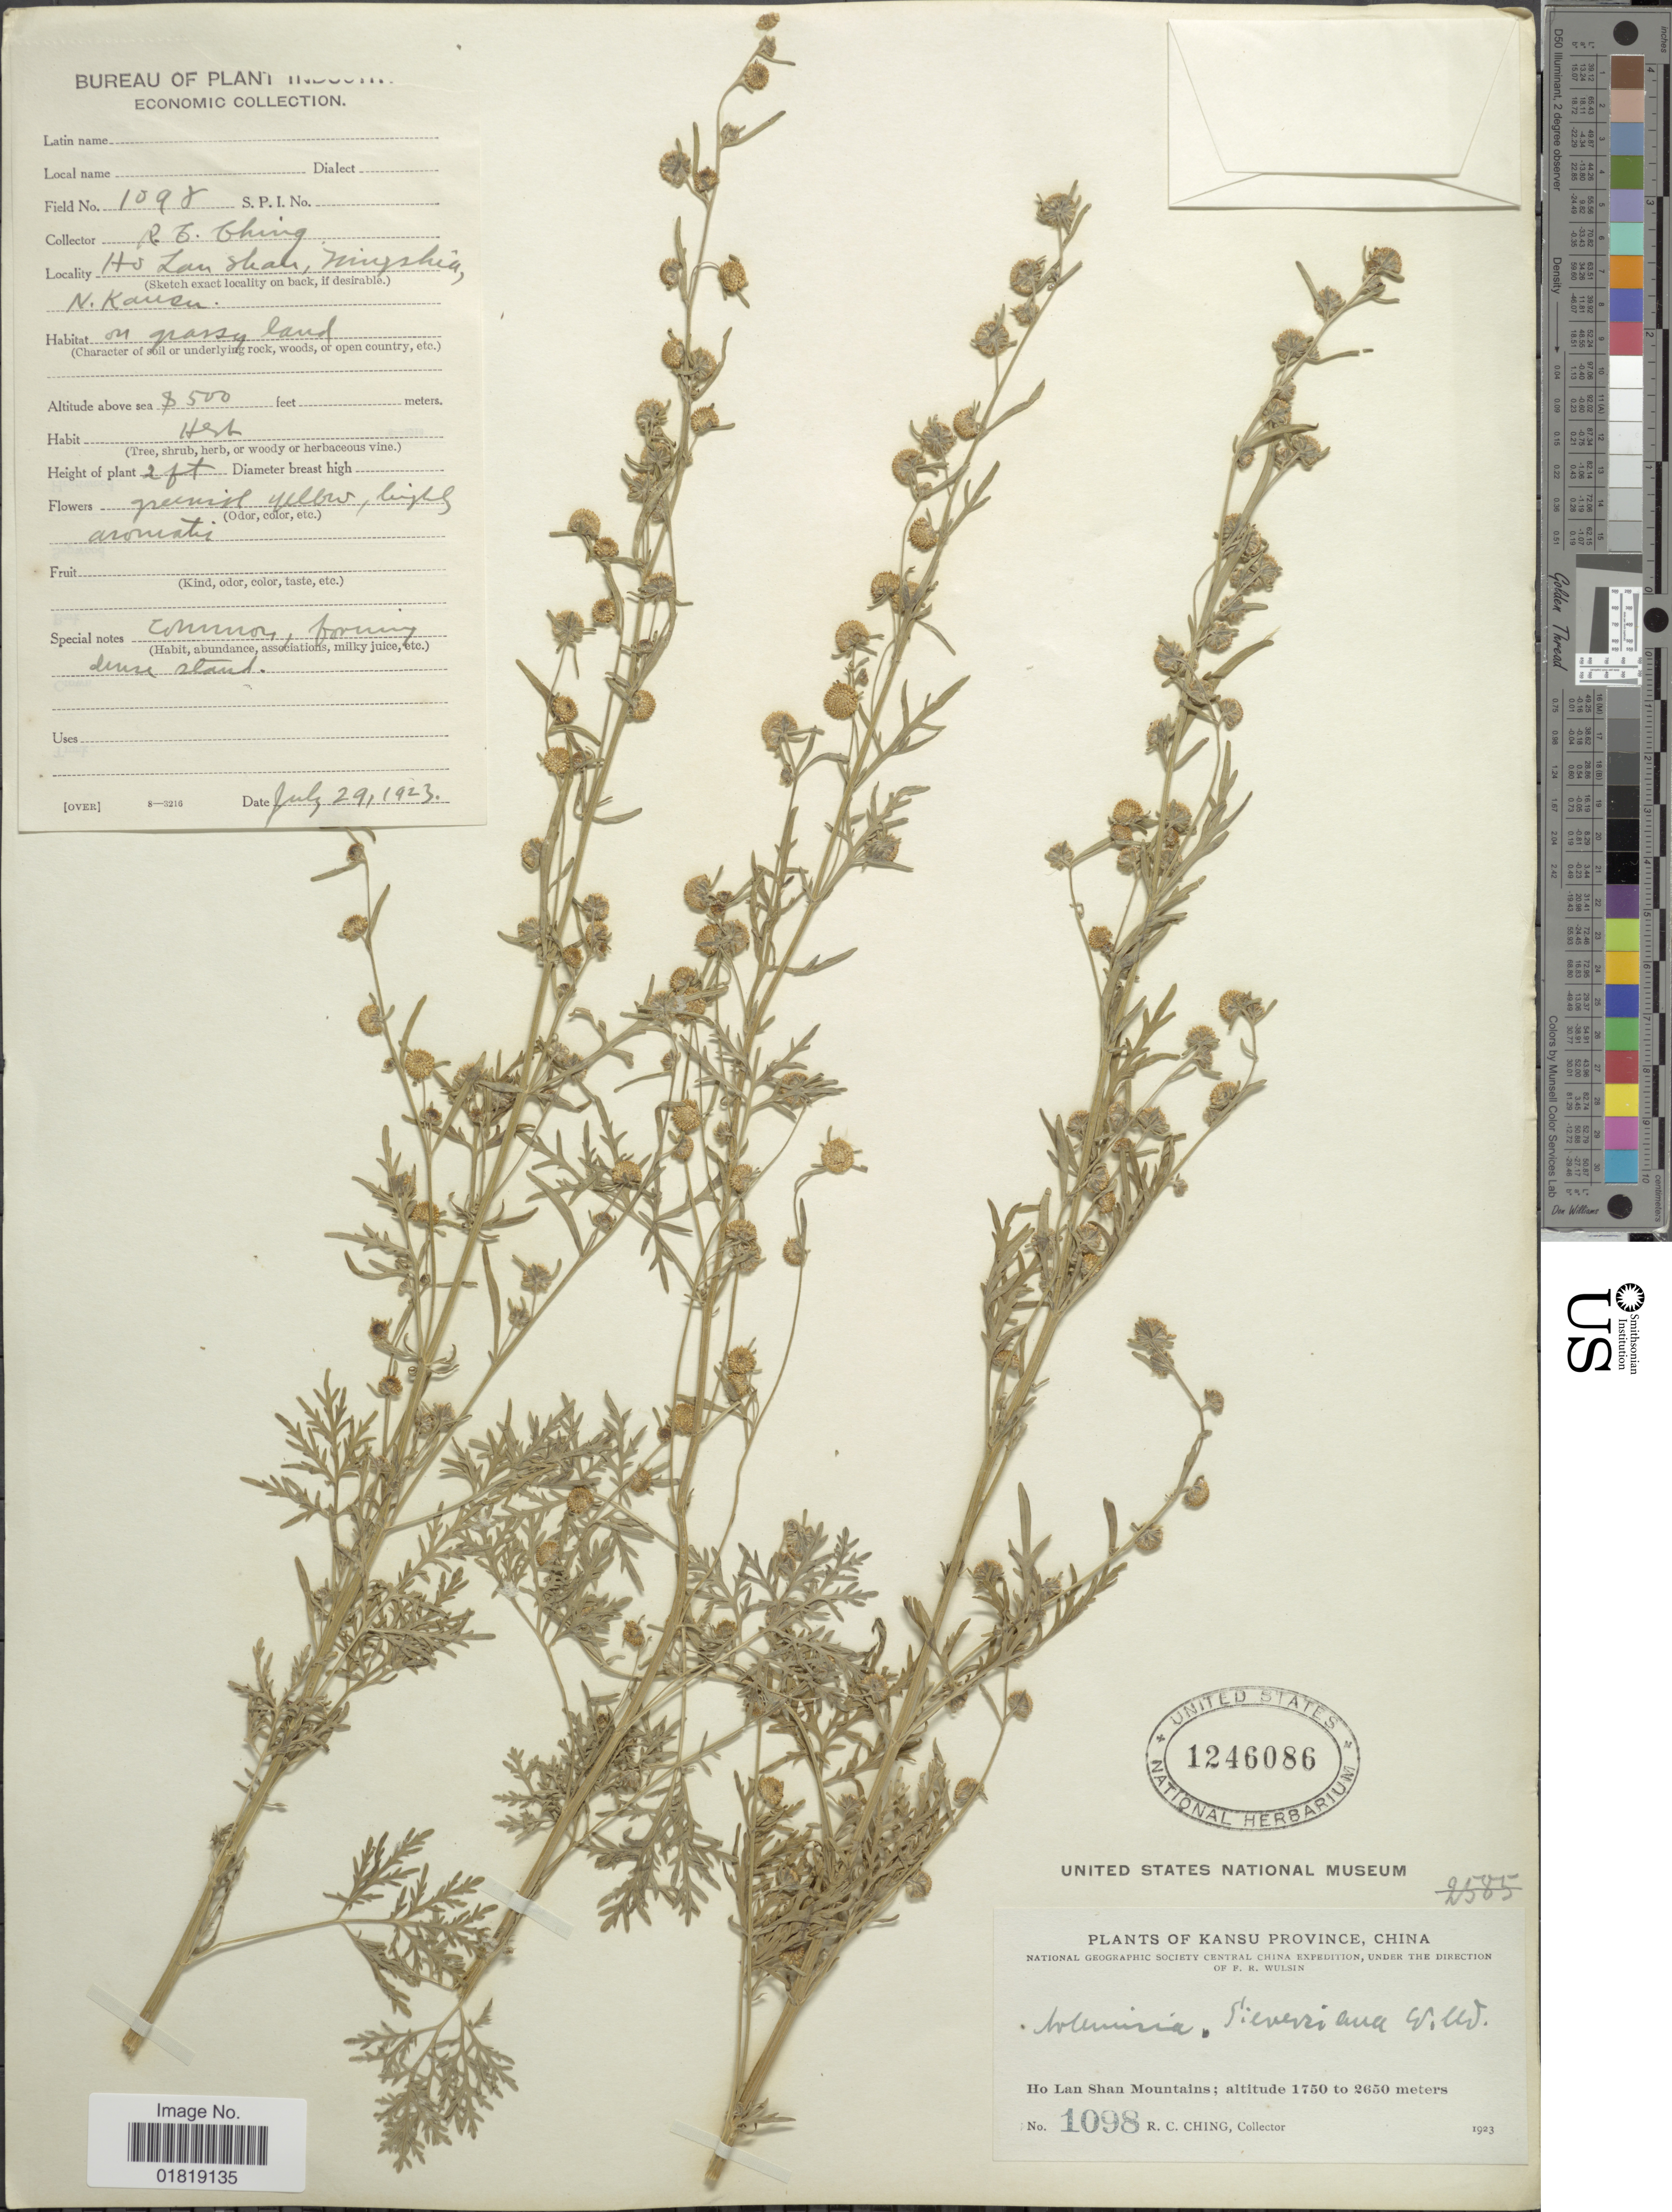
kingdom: Plantae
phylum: Tracheophyta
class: Magnoliopsida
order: Asterales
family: Asteraceae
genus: Artemisia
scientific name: Artemisia sieversiana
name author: Willd.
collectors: R. C. Ching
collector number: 1098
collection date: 1923-07-29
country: China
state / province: Gansu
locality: Ho Lan Shan, Miyshia, N. Kansu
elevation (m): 152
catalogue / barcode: US 1246086